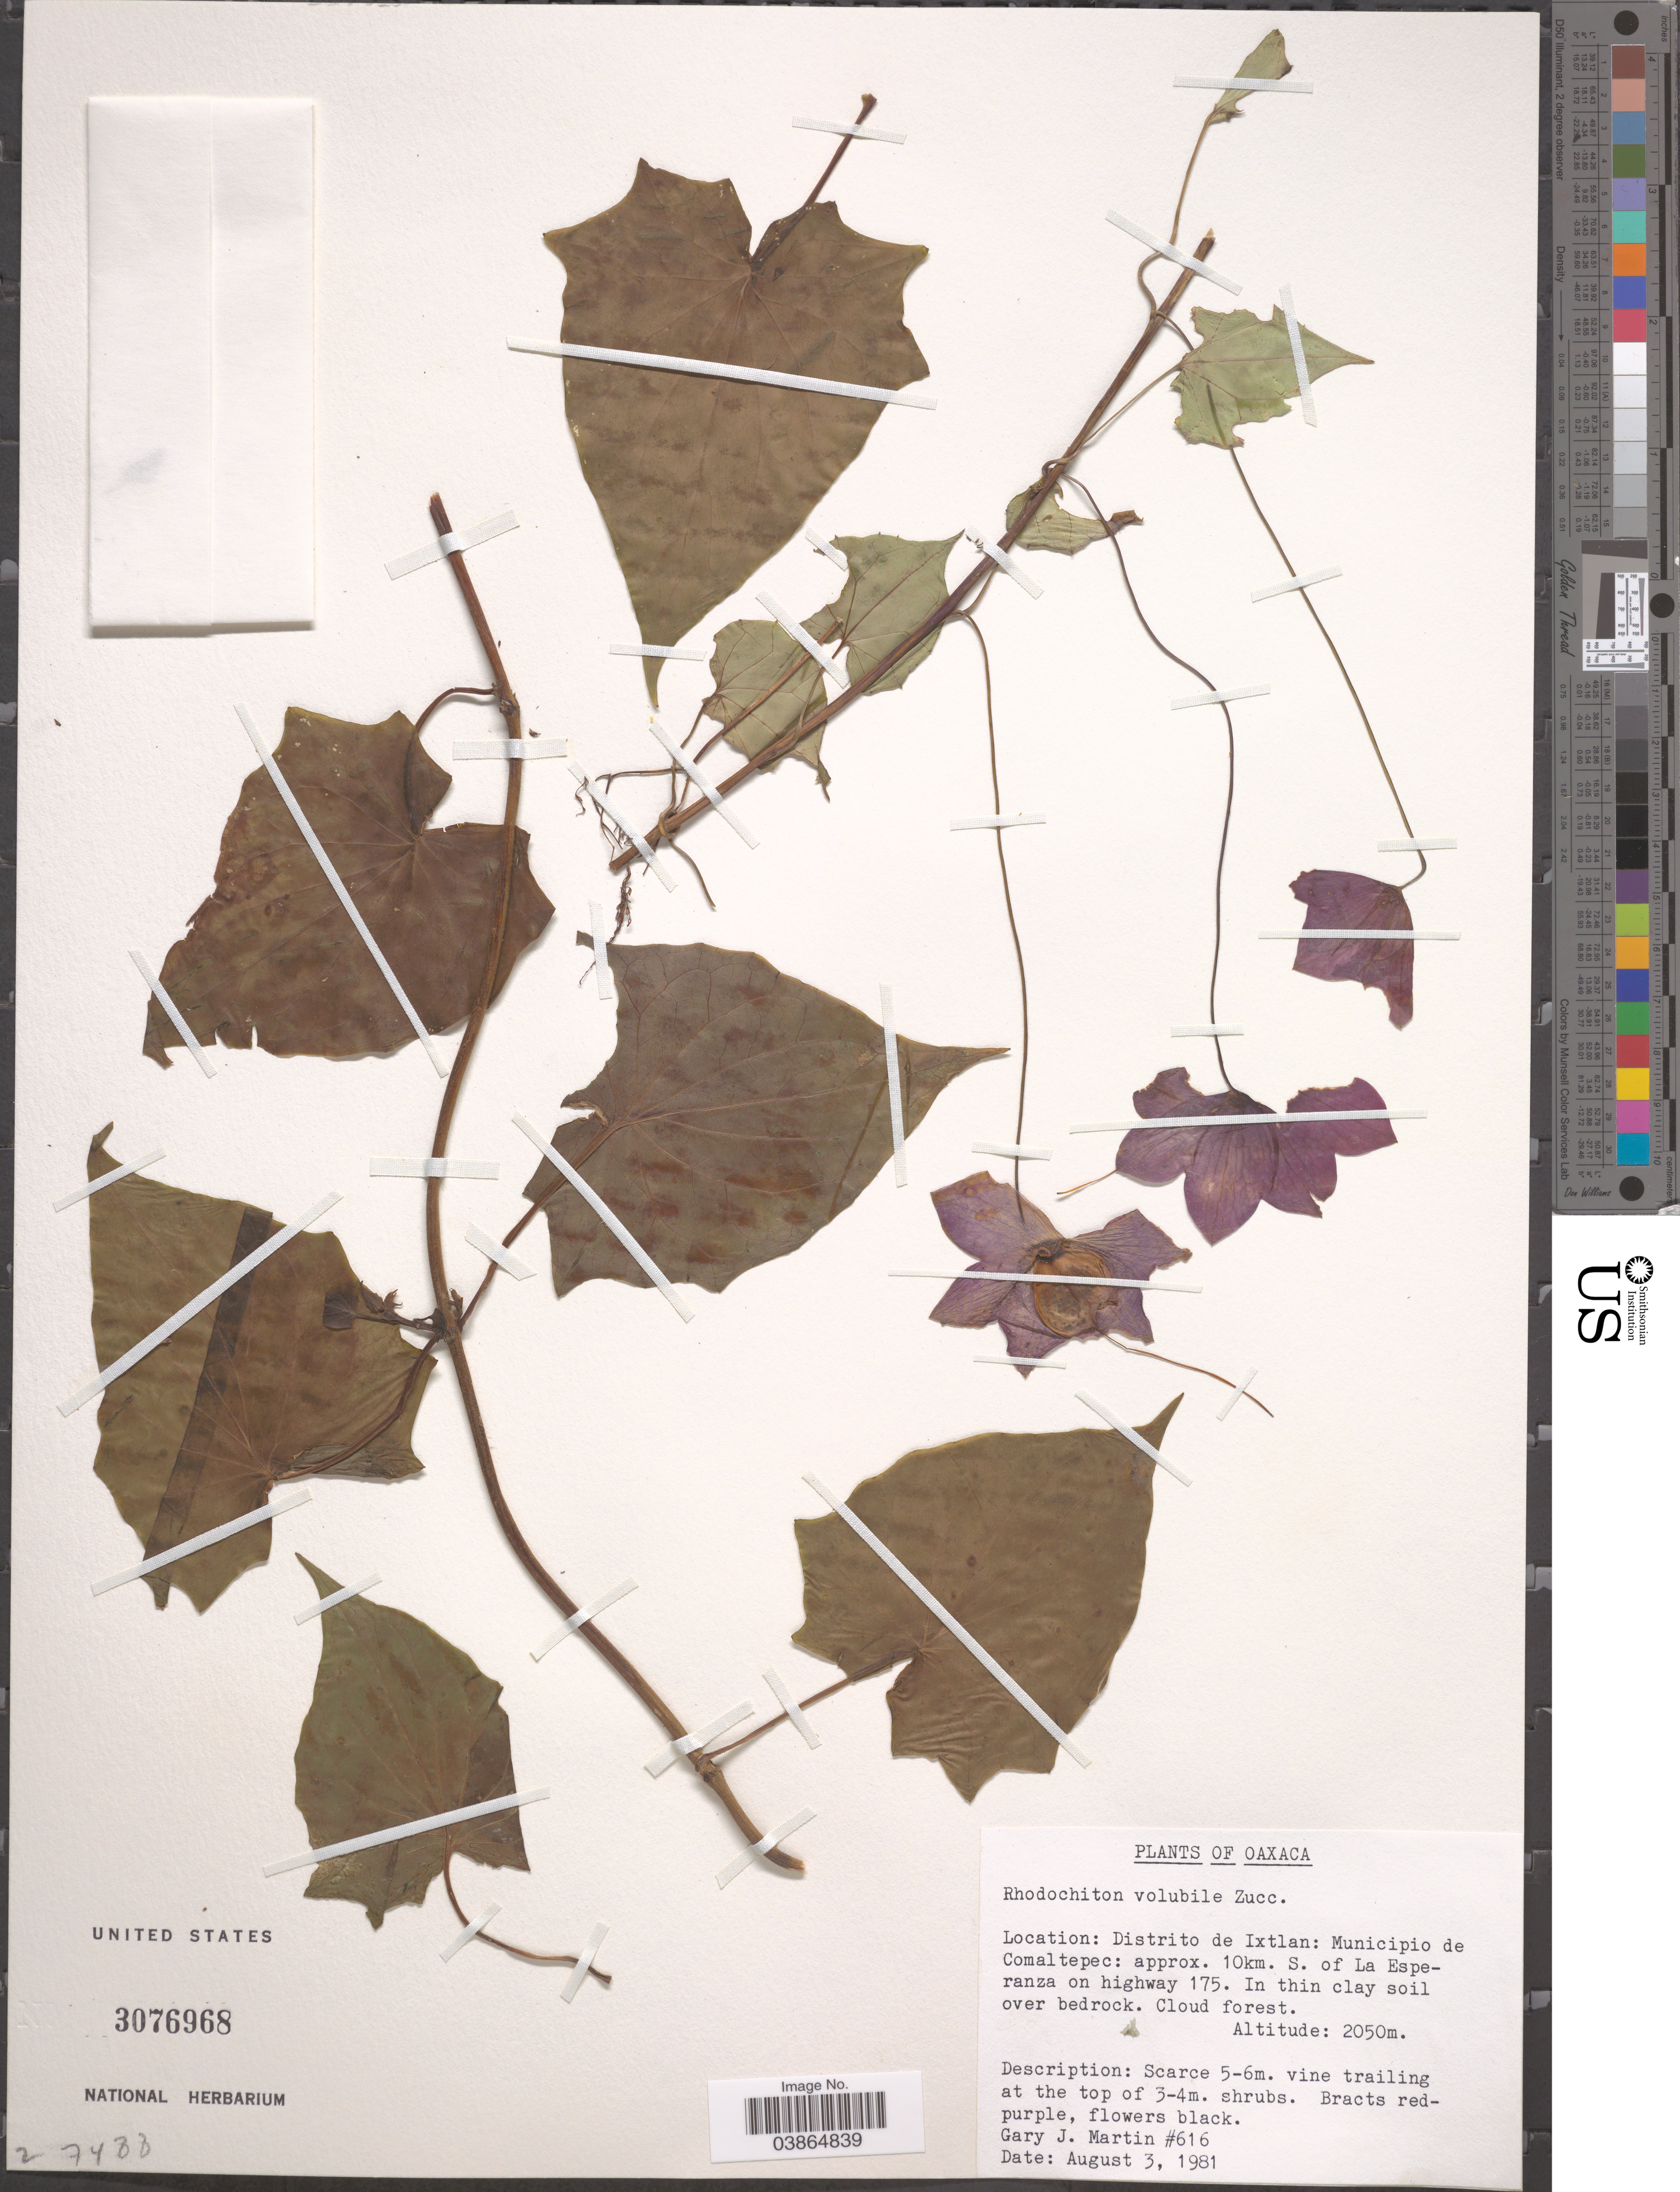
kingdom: Plantae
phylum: Tracheophyta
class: Magnoliopsida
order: Lamiales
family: Plantaginaceae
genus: Rhodochiton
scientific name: Rhodochiton volubilis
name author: Zucc. ex Otto & A. Dietr.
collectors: G. J. Martin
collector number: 616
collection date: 1981-08-03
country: Mexico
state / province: Oaxaca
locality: Distrito de Ixtlan: Municipio de Comaltepec: approx. 10km. S. of La Esperanza on highway 175.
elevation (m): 2050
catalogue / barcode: US 3076968